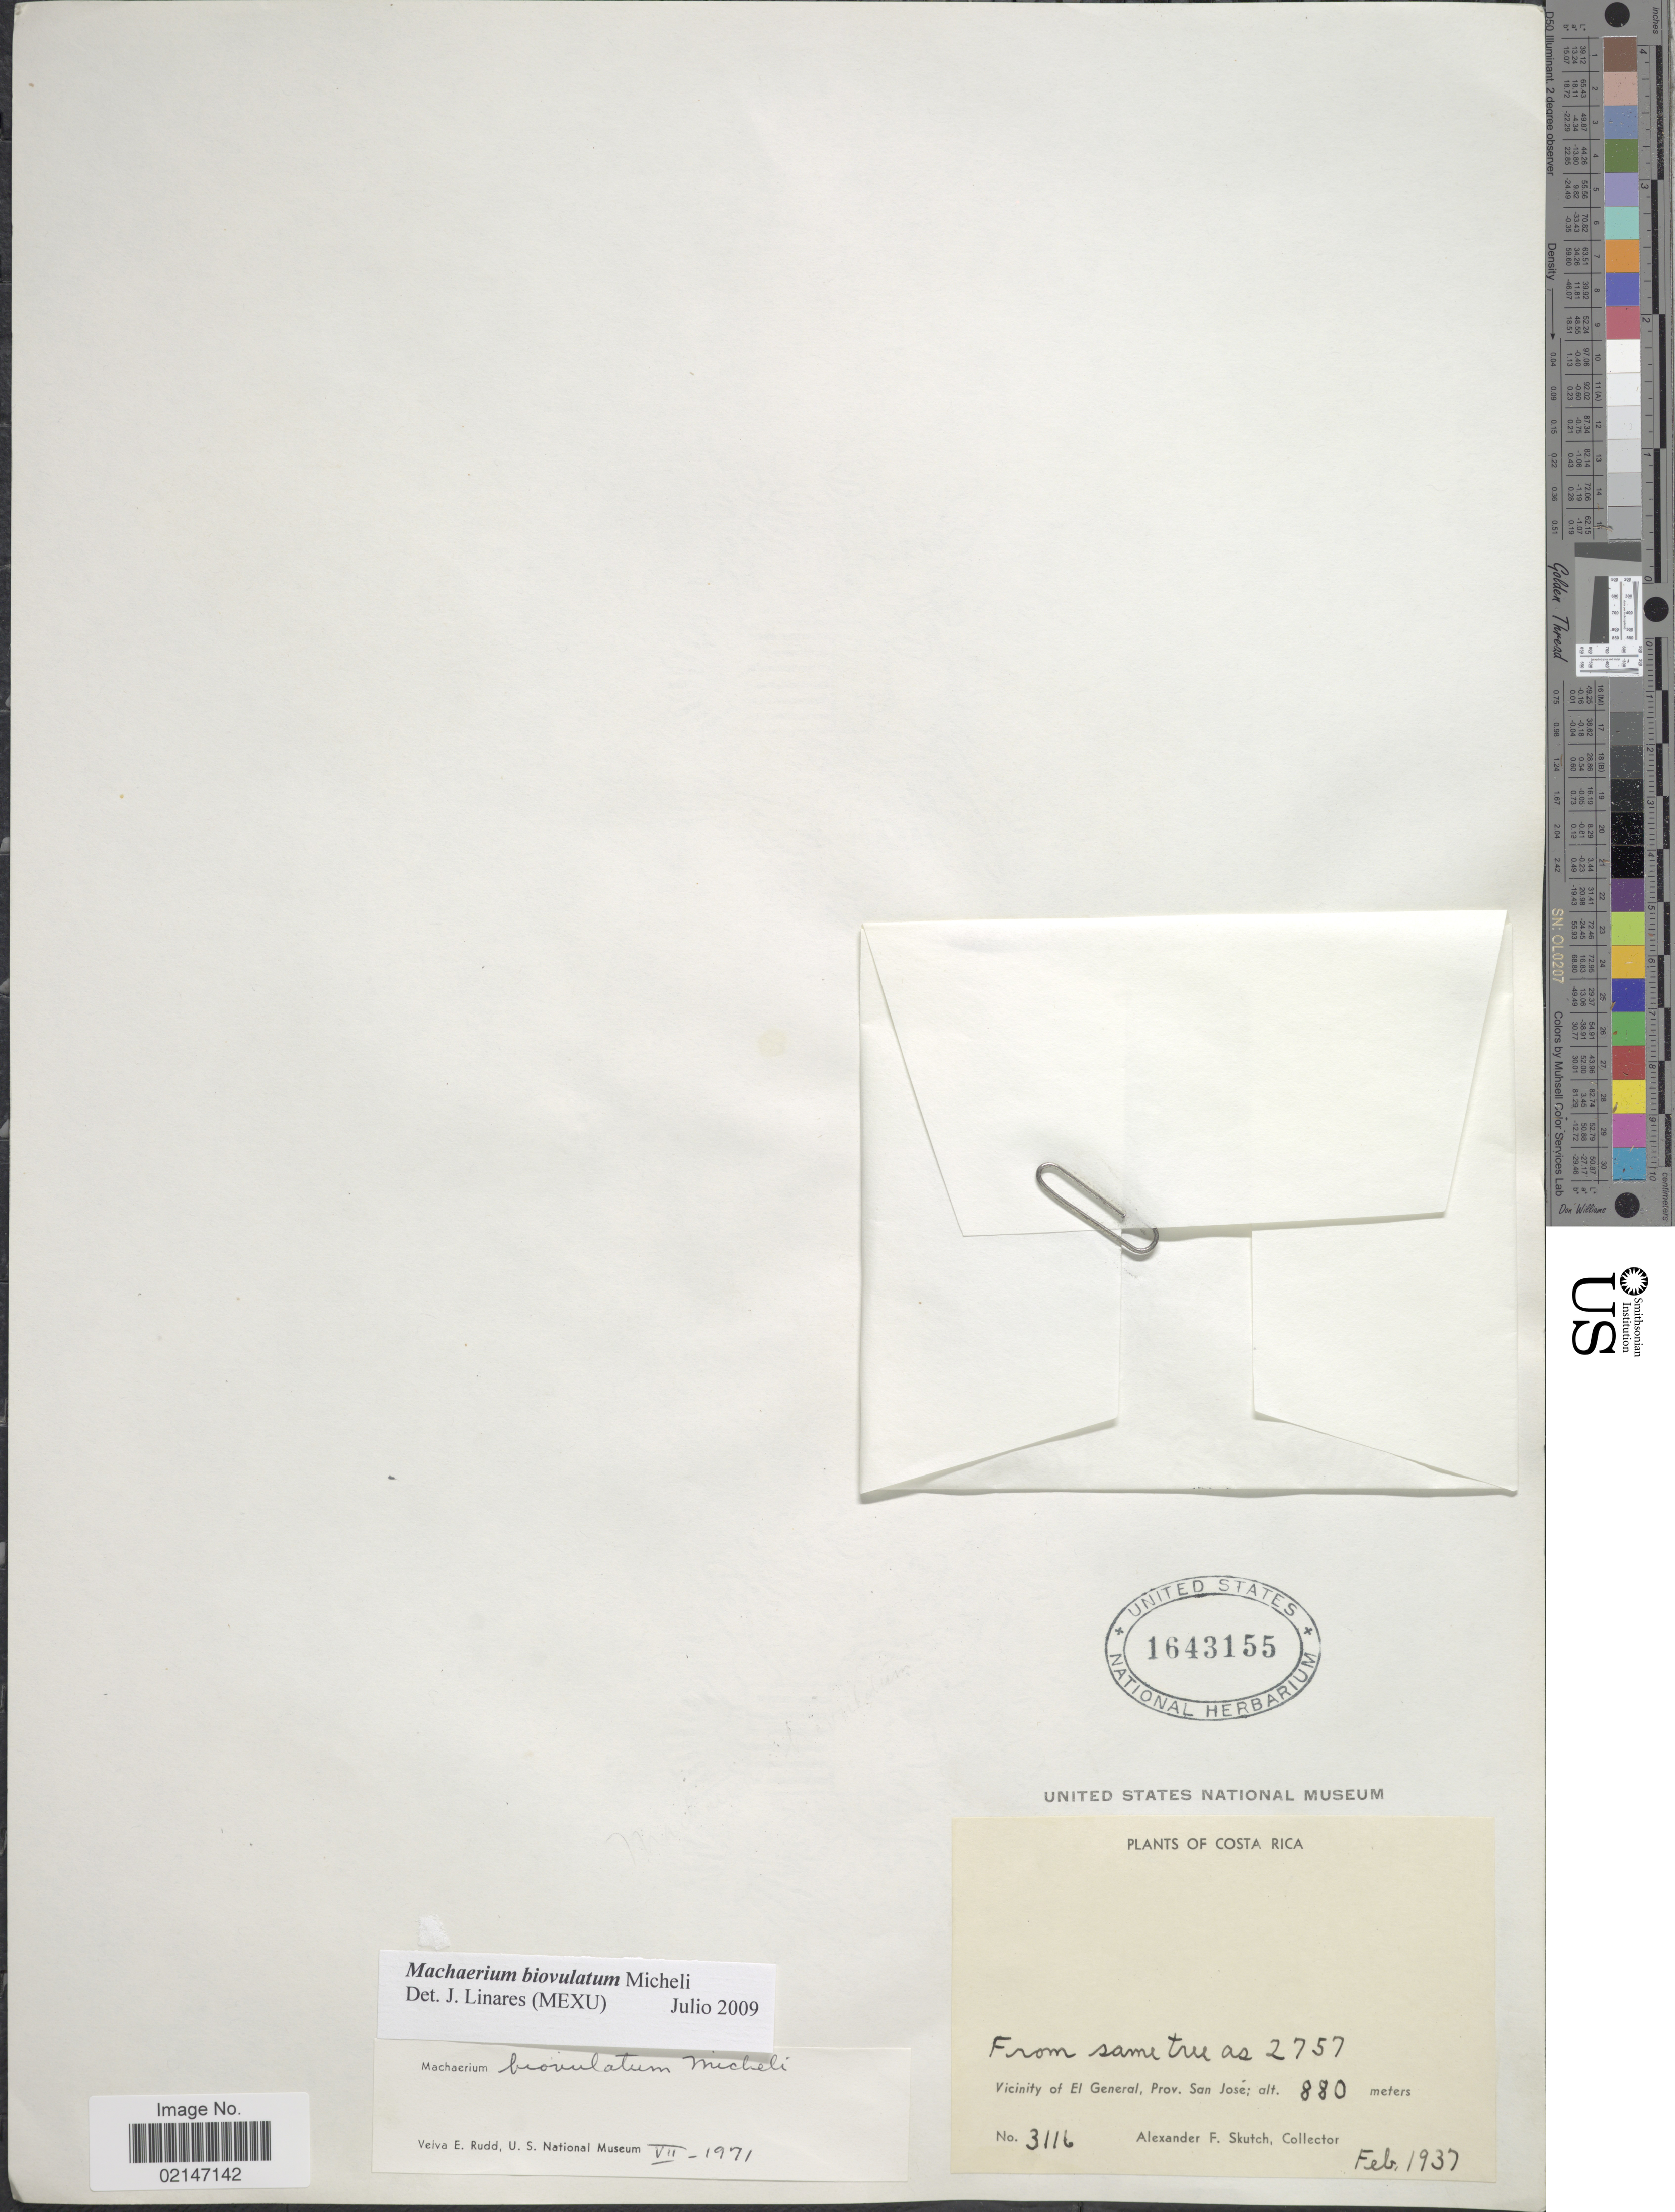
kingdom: Plantae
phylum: Tracheophyta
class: Magnoliopsida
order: Fabales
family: Fabaceae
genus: Machaerium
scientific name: Machaerium biovulatum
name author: Micheli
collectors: A. F. Skutch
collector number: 3116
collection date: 1937-02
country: Costa Rica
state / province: San José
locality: Vicinity of El General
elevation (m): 880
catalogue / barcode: US 1643155